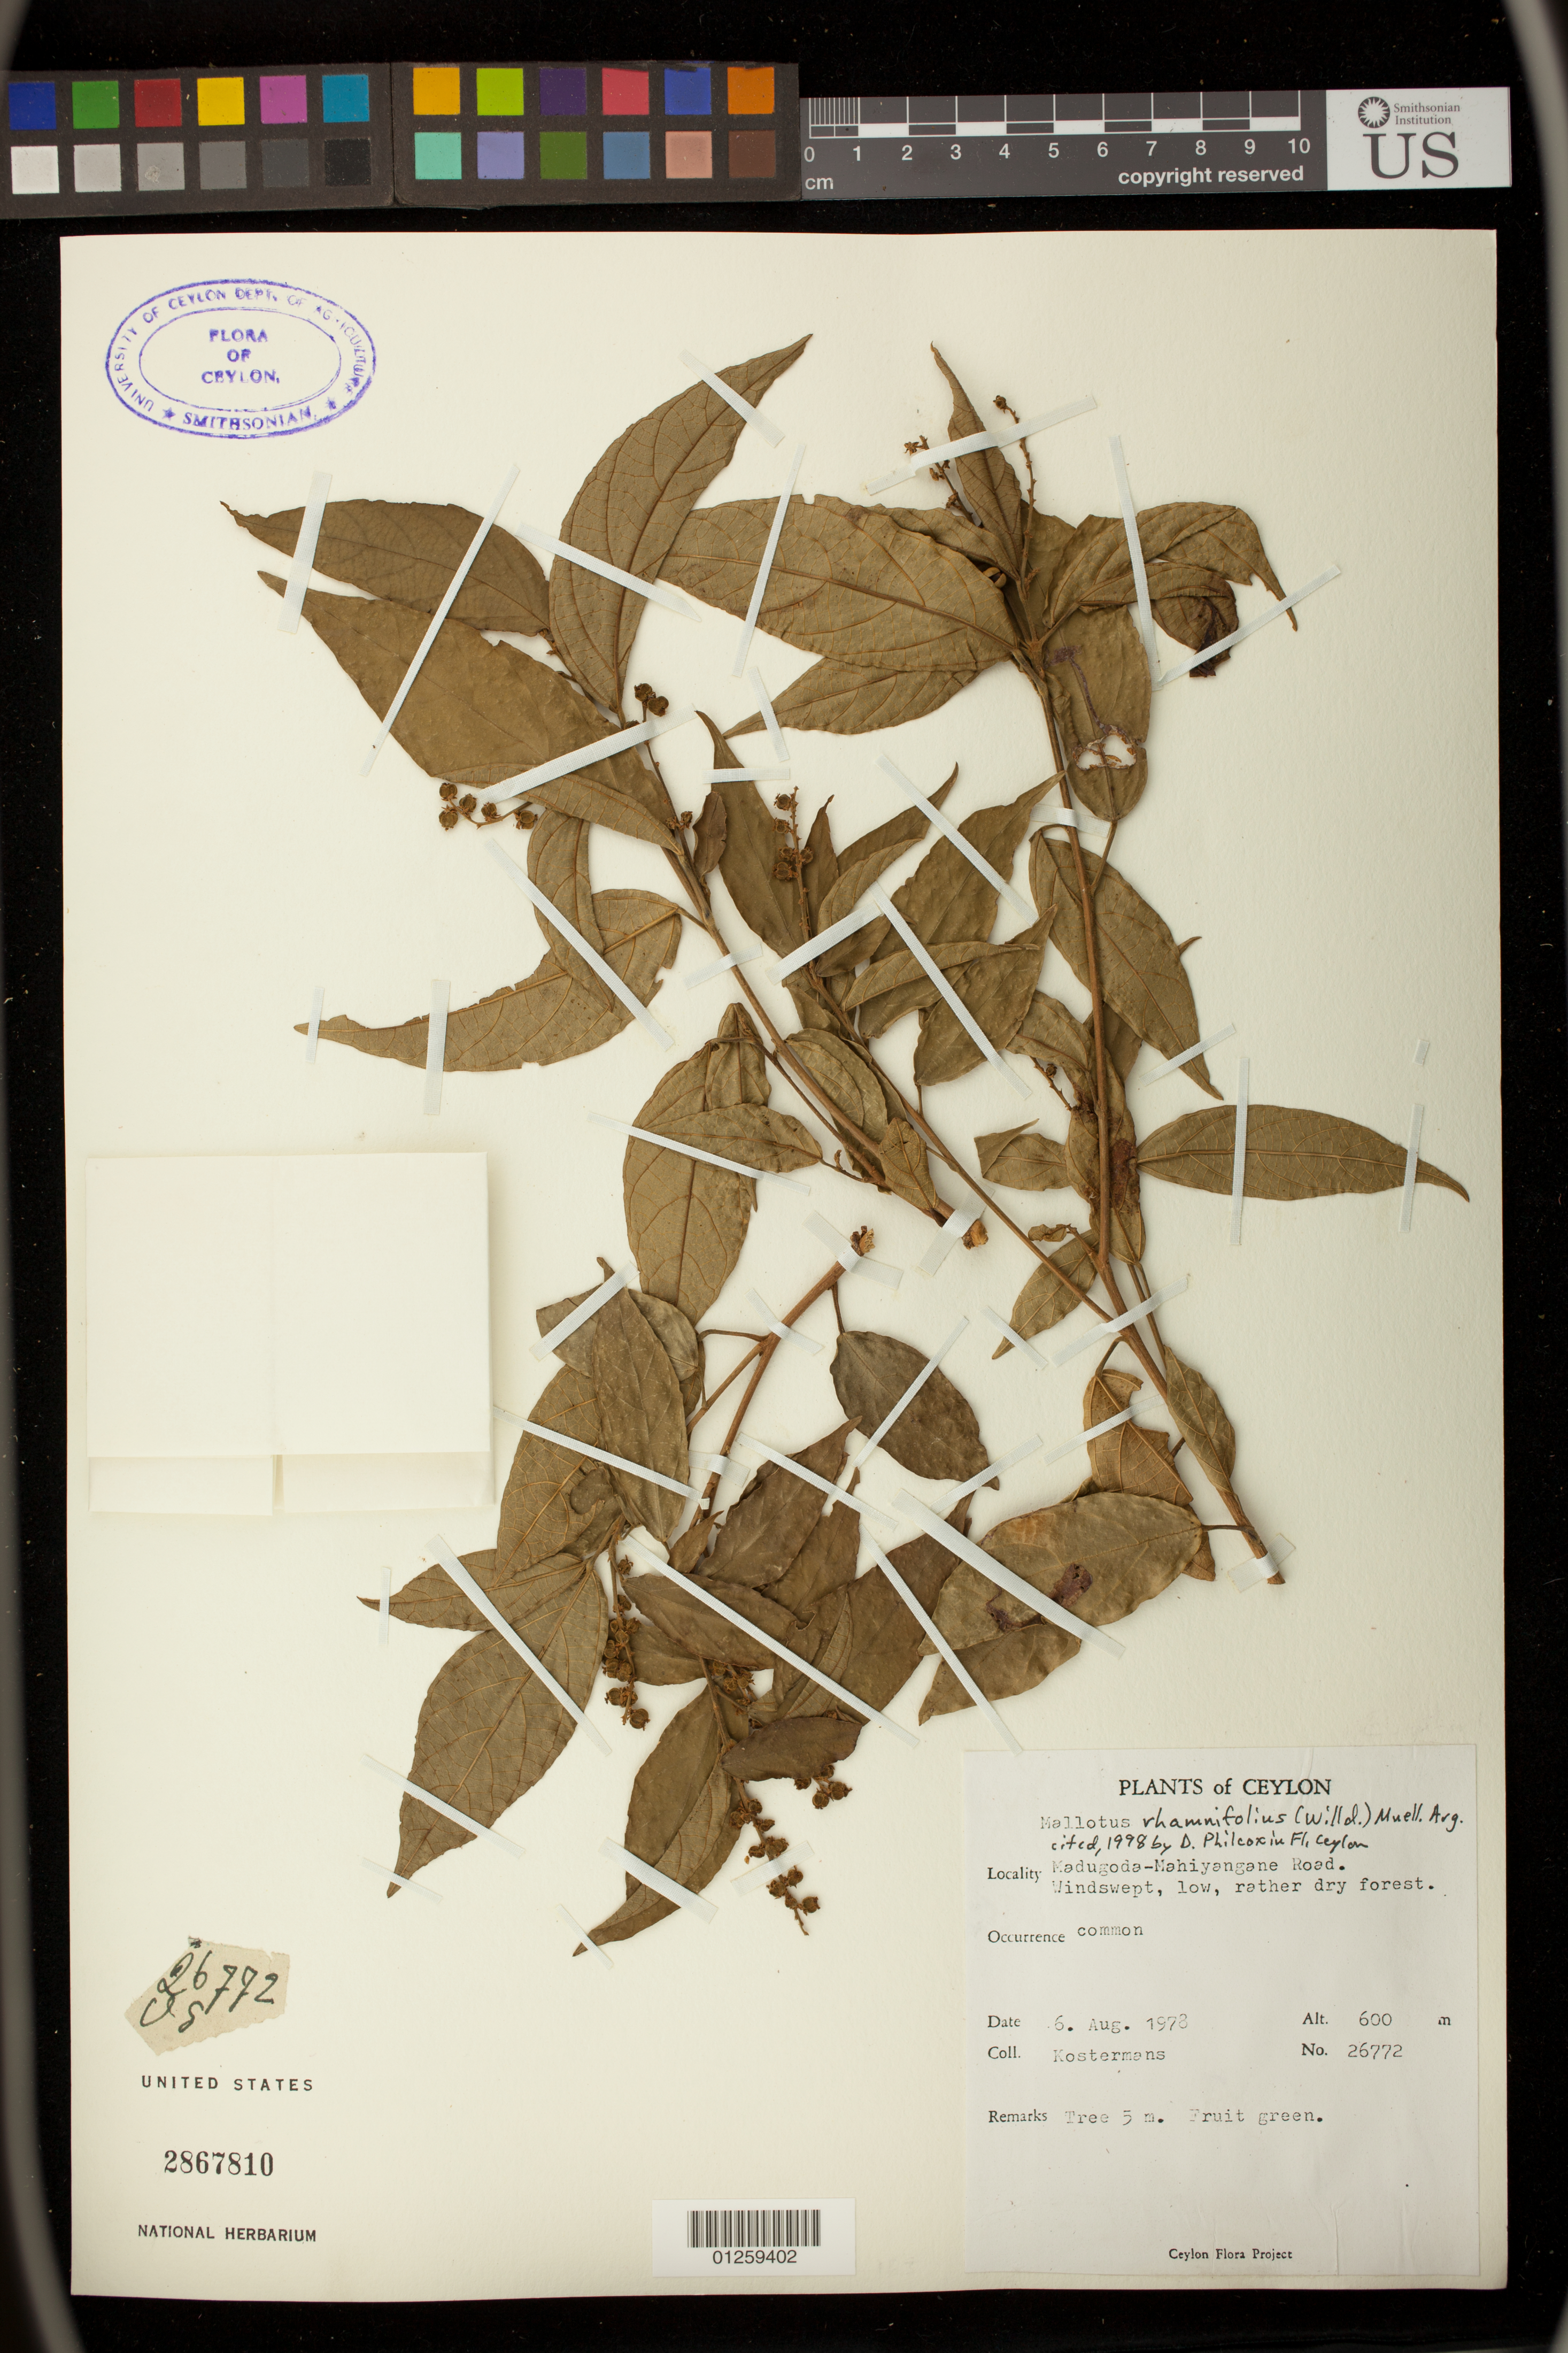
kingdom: Plantae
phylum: Tracheophyta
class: Magnoliopsida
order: Malpighiales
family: Euphorbiaceae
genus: Mallotus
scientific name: Mallotus rhamnifolius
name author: (Willd.) Müll. Arg.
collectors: Kostermans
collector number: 26772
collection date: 1978-08-06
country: Sri Lanka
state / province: Central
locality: Madugoda-Mahiyangana Road.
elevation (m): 600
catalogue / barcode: US 2867810